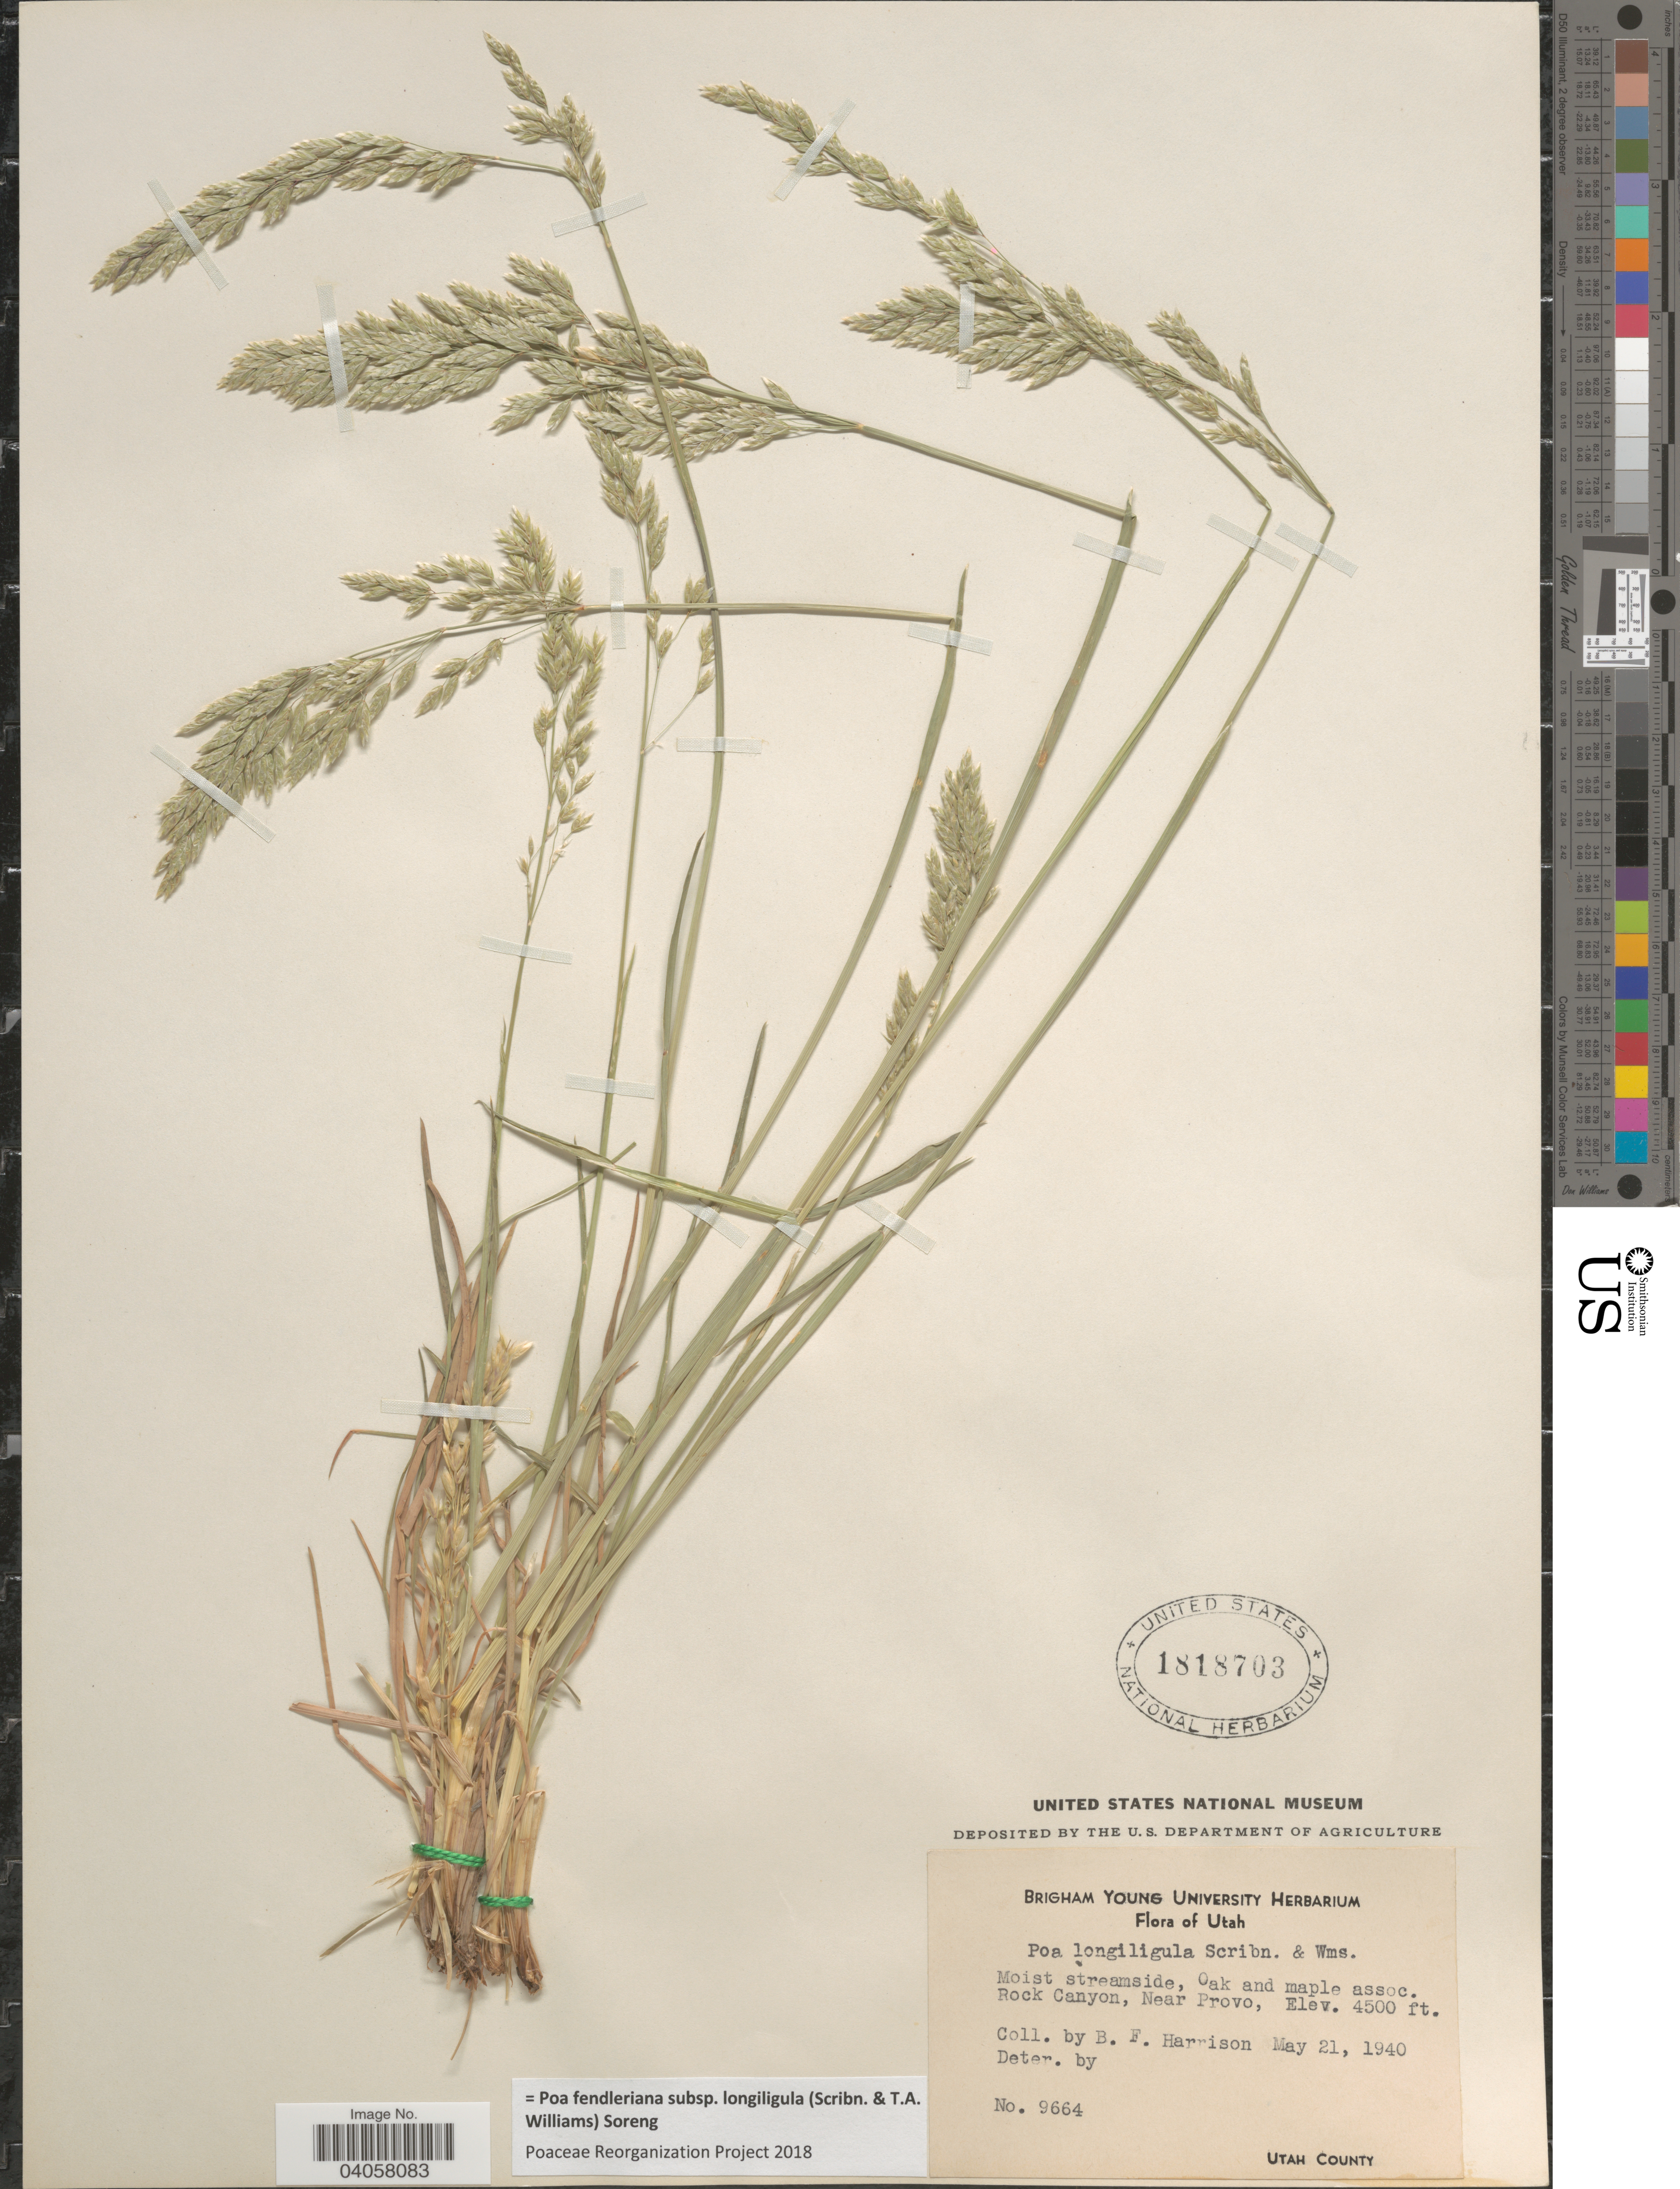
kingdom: Plantae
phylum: Tracheophyta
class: Liliopsida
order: Poales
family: Poaceae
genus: Poa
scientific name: Poa fendleriana subsp. longiligula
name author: (Scribn. & T.A. Williams) Soreng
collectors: B. F. Harrison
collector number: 9664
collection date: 1940-05-21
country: United States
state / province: Utah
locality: Rock Canyon, Near Provo. Utah County.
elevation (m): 1372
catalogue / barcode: US 1818703